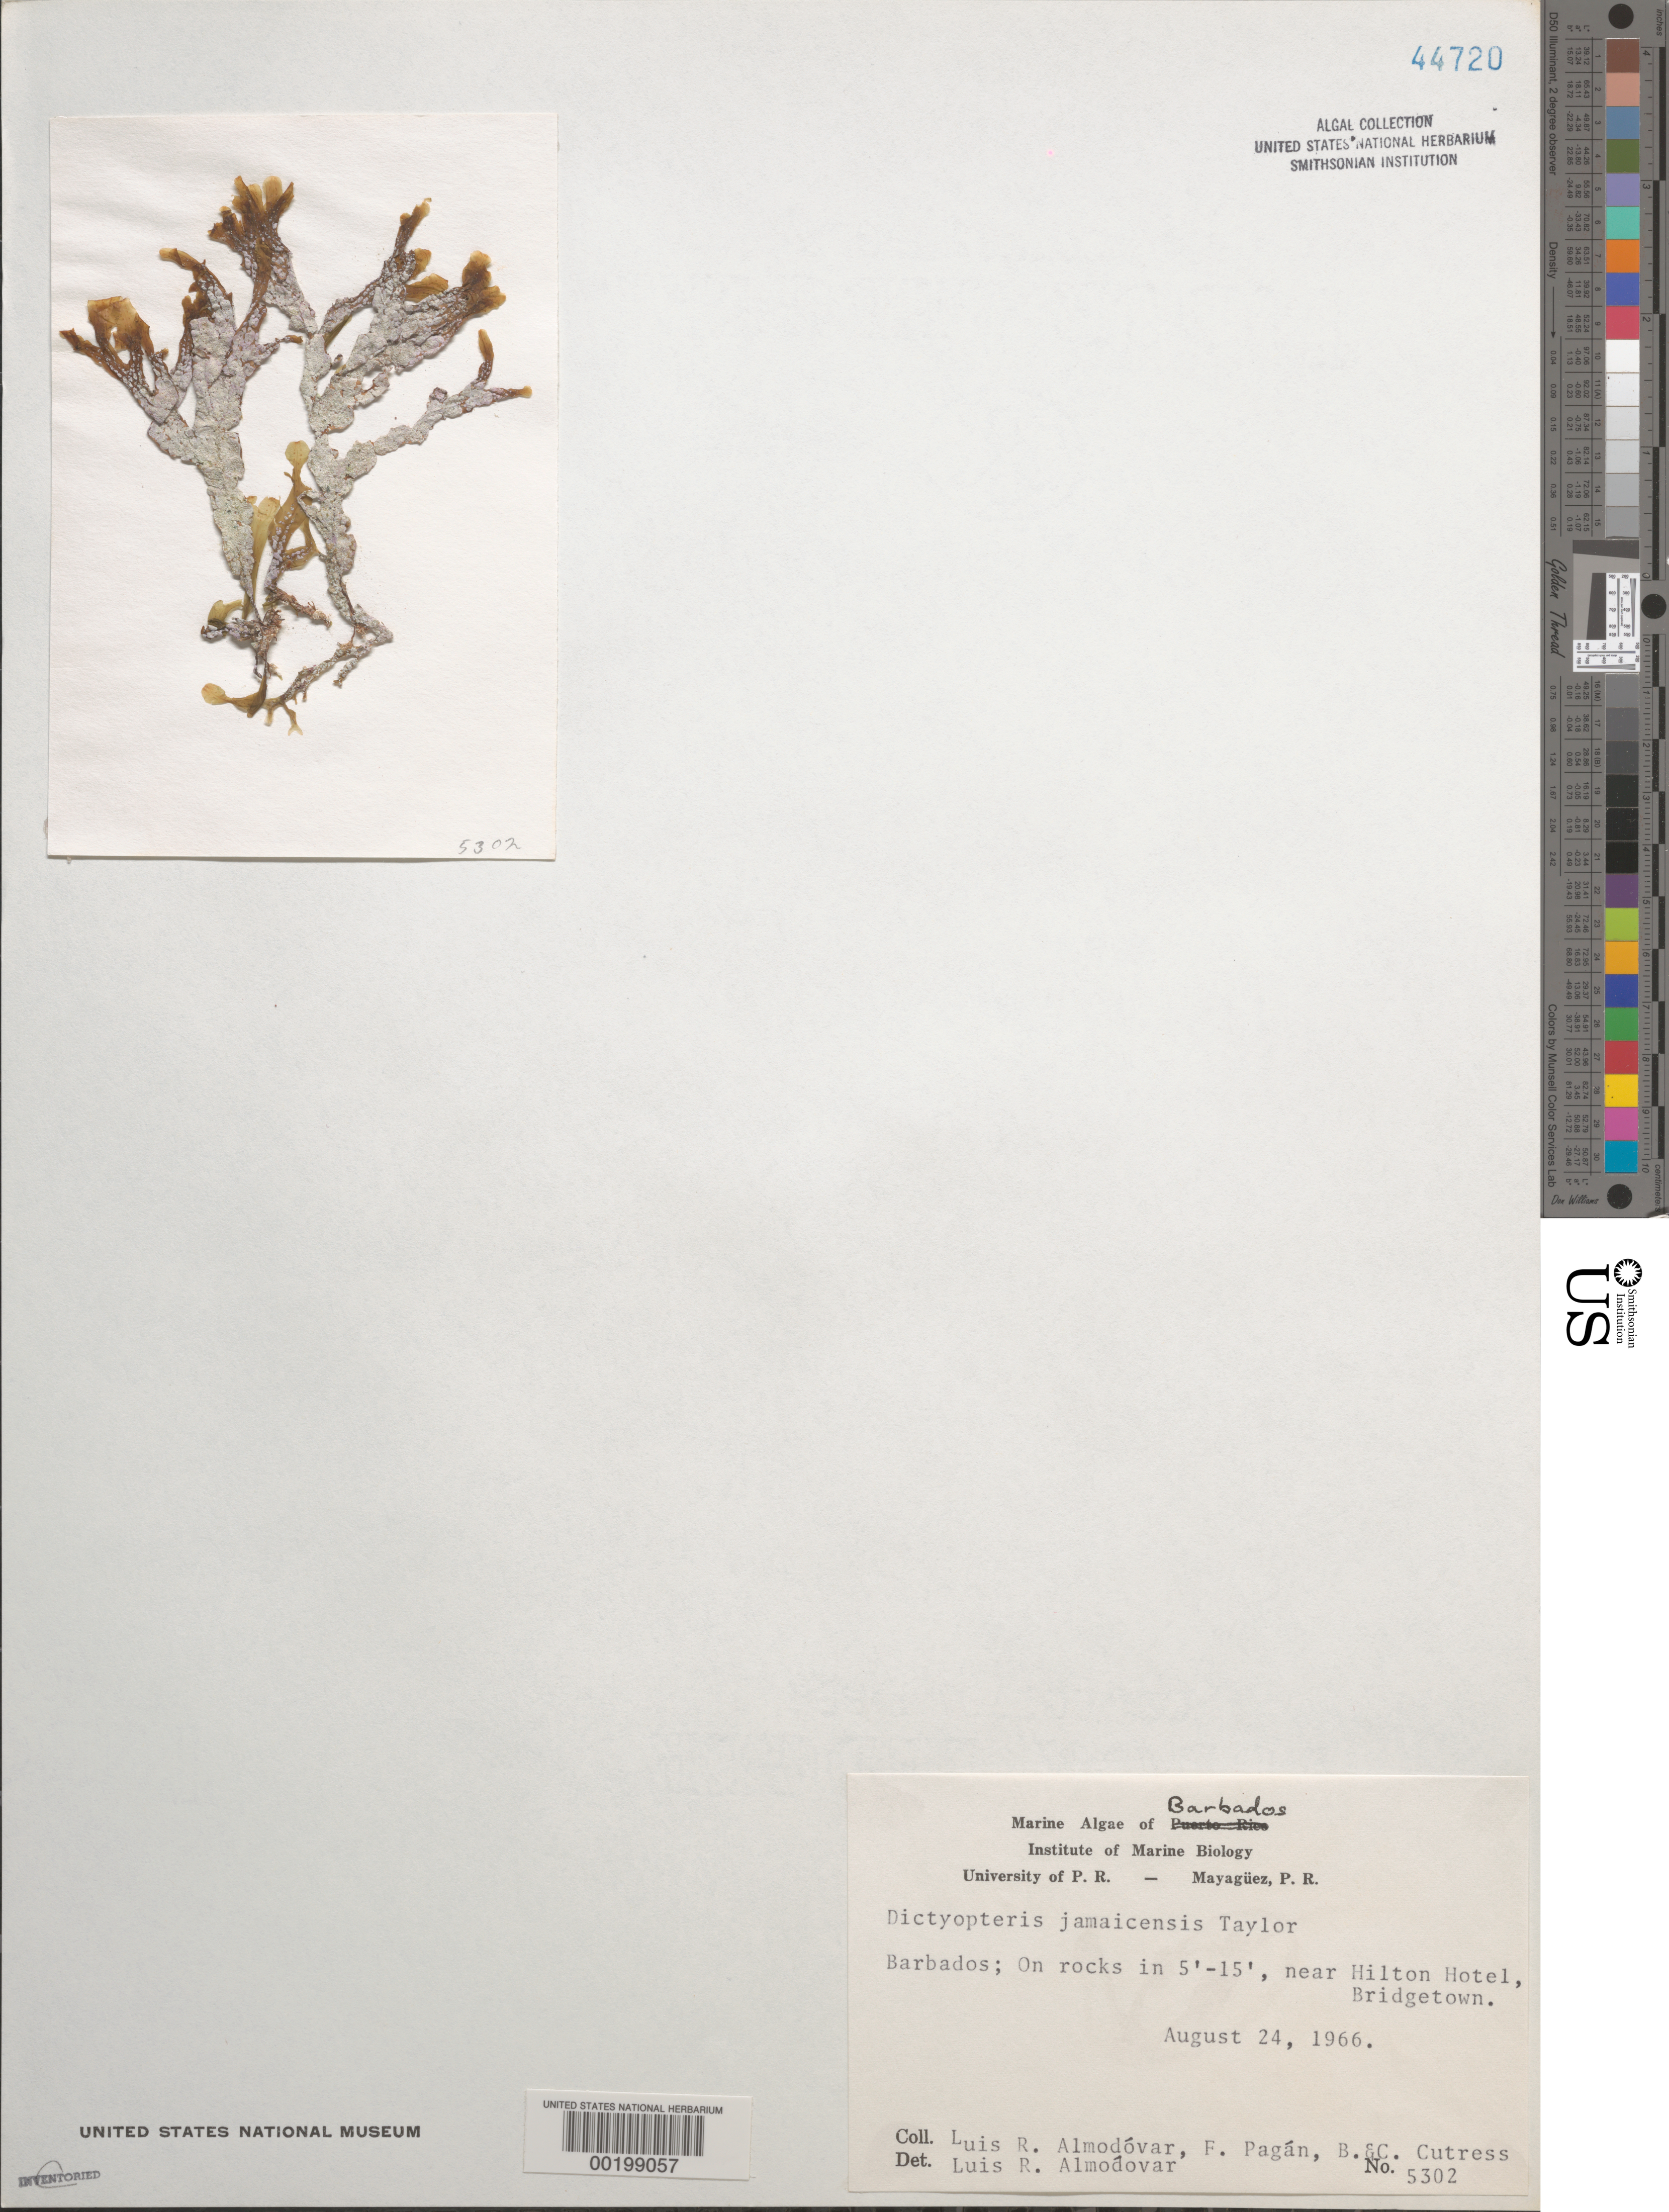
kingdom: Chromista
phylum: Ochrophyta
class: Phaeophyceae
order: Dictyotales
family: Dictyotaceae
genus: Dictyopteris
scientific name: Dictyopteris jamaicensis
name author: W.R. Taylor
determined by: Almodovar, L. R.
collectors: L. Almodovar, F. Pagan, B. Cutress & C. Cutress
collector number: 5302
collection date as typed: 24 Aug 1966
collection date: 1966-08-24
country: Barbados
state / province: Saint Michael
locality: Bridgetown, near Hilton Hotel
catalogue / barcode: US 44720